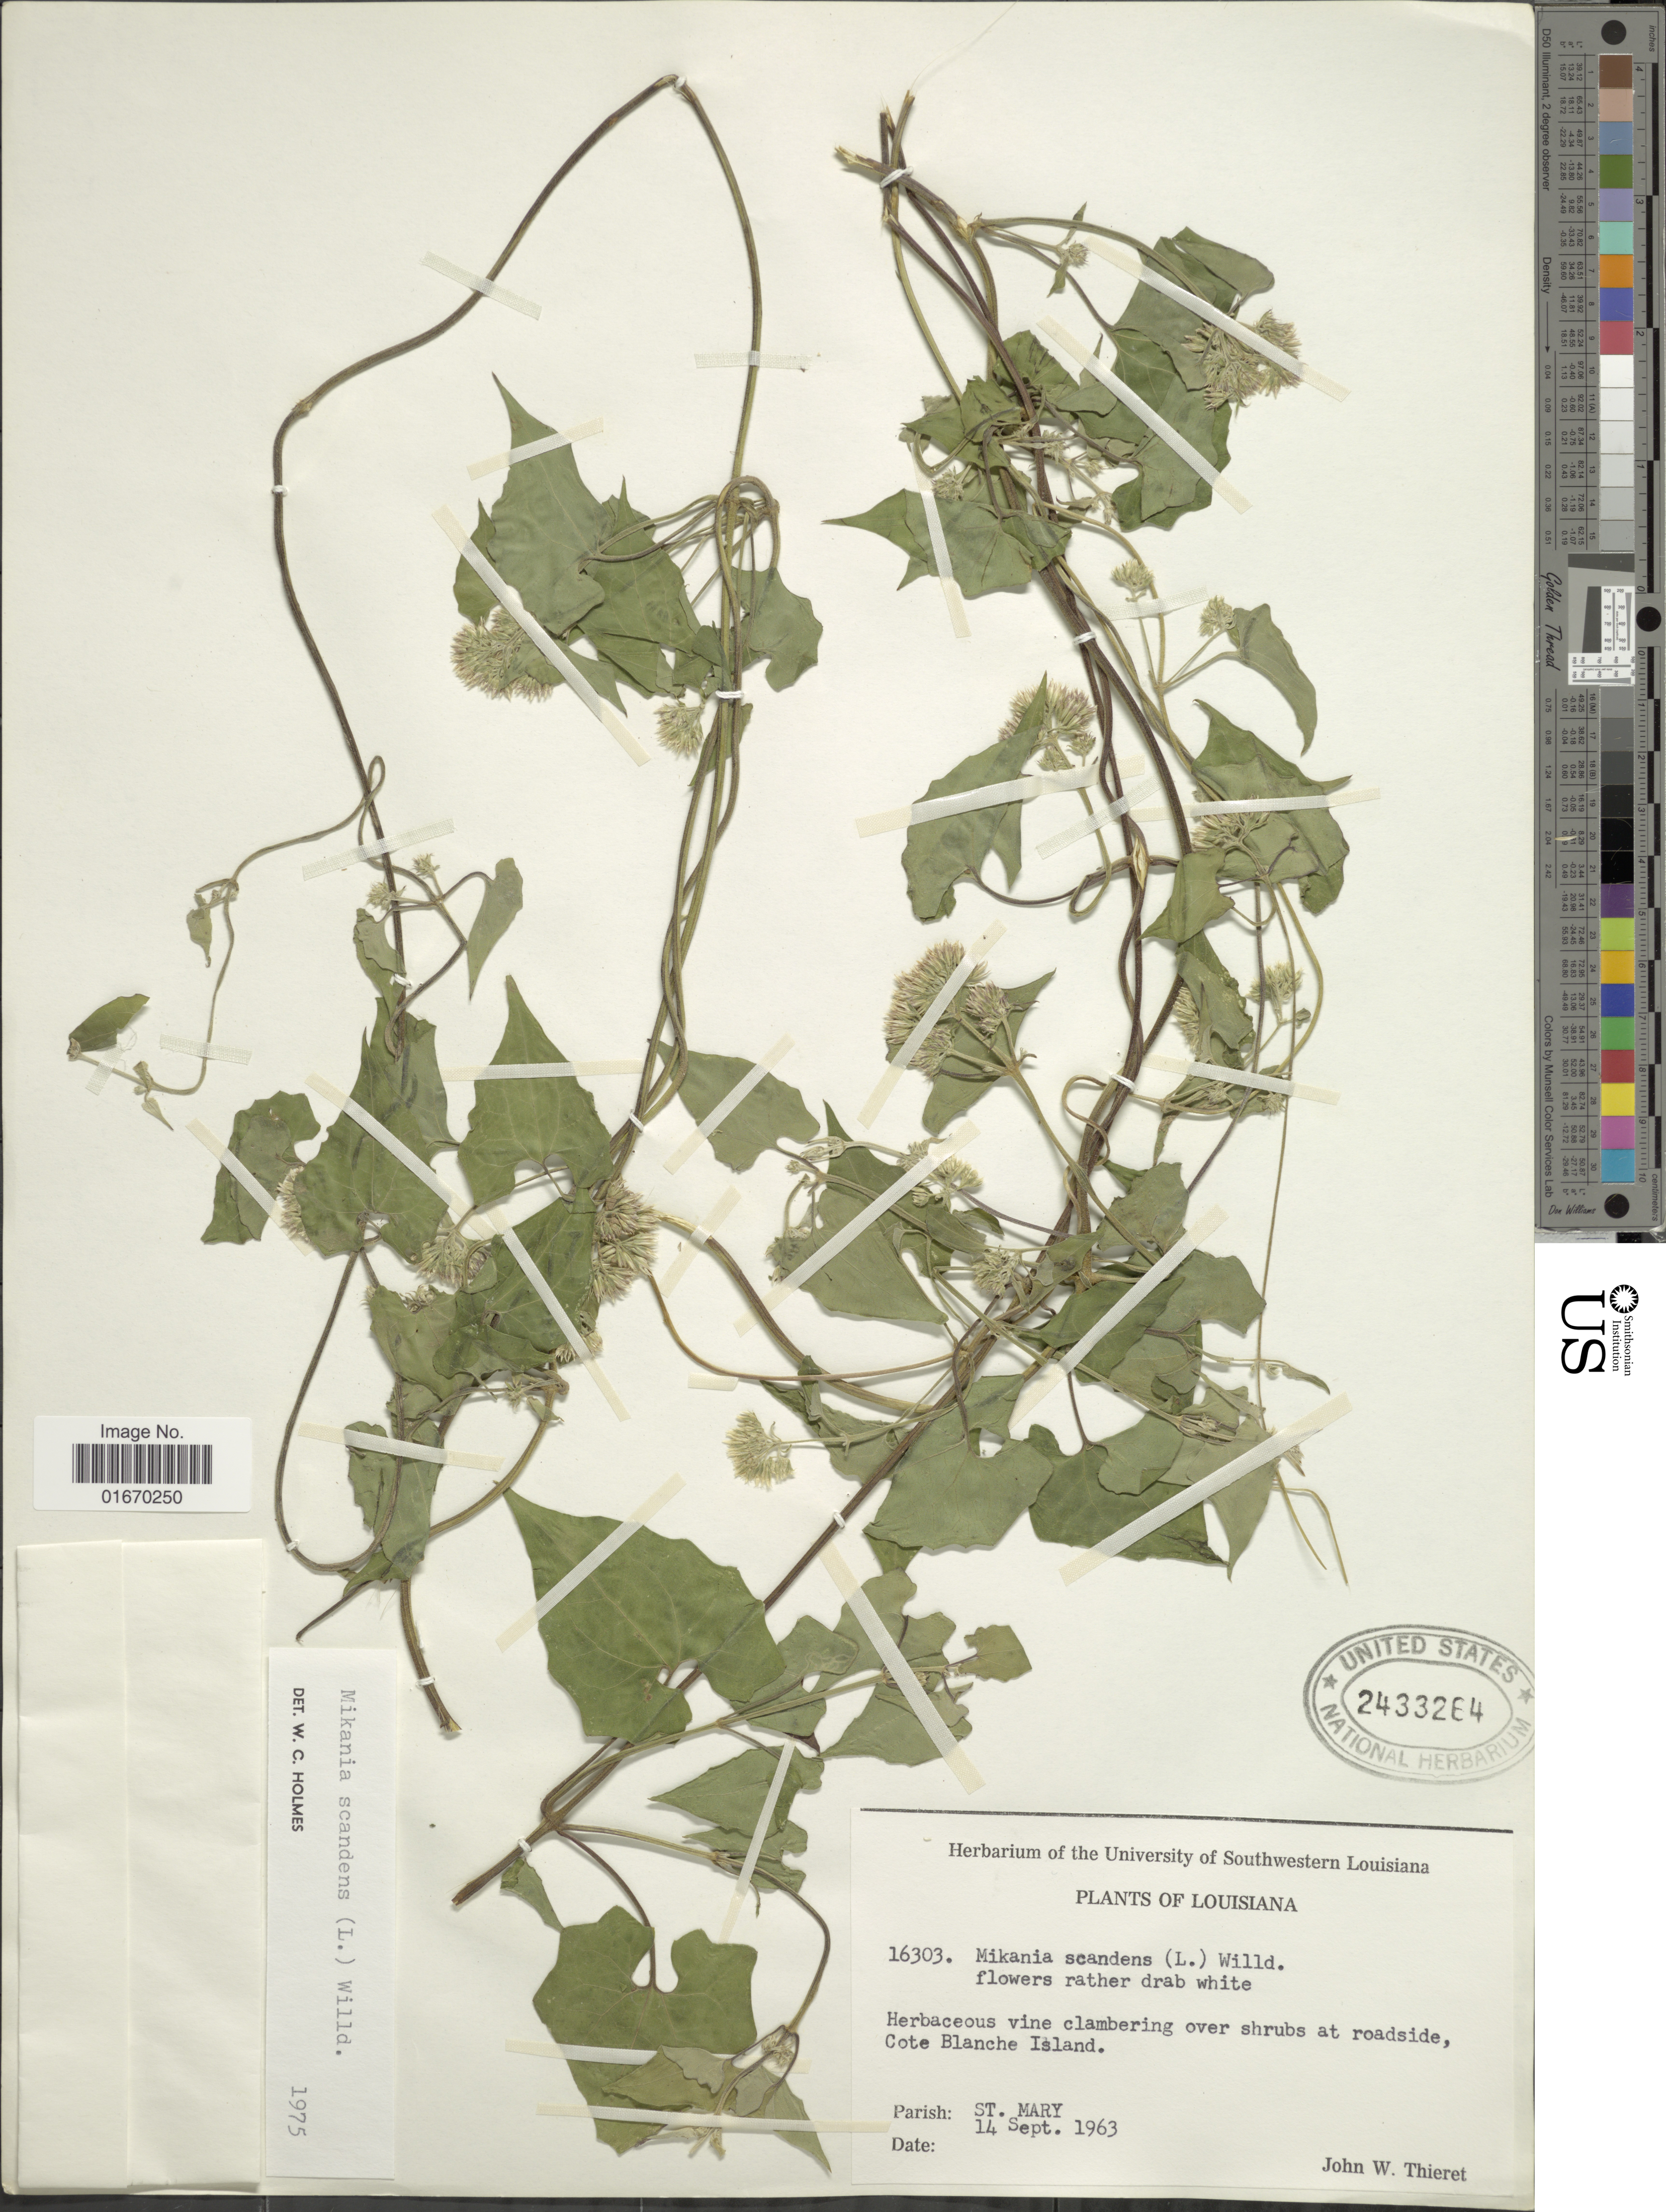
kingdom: Plantae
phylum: Tracheophyta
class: Magnoliopsida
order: Asterales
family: Asteraceae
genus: Mikania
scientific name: Mikania scandens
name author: (L.) Willd.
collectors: J. W. Thieret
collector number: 16303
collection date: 1963-09-14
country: United States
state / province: Louisiana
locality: Cote Blanche Island, Parish St. Mary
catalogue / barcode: US 2433264